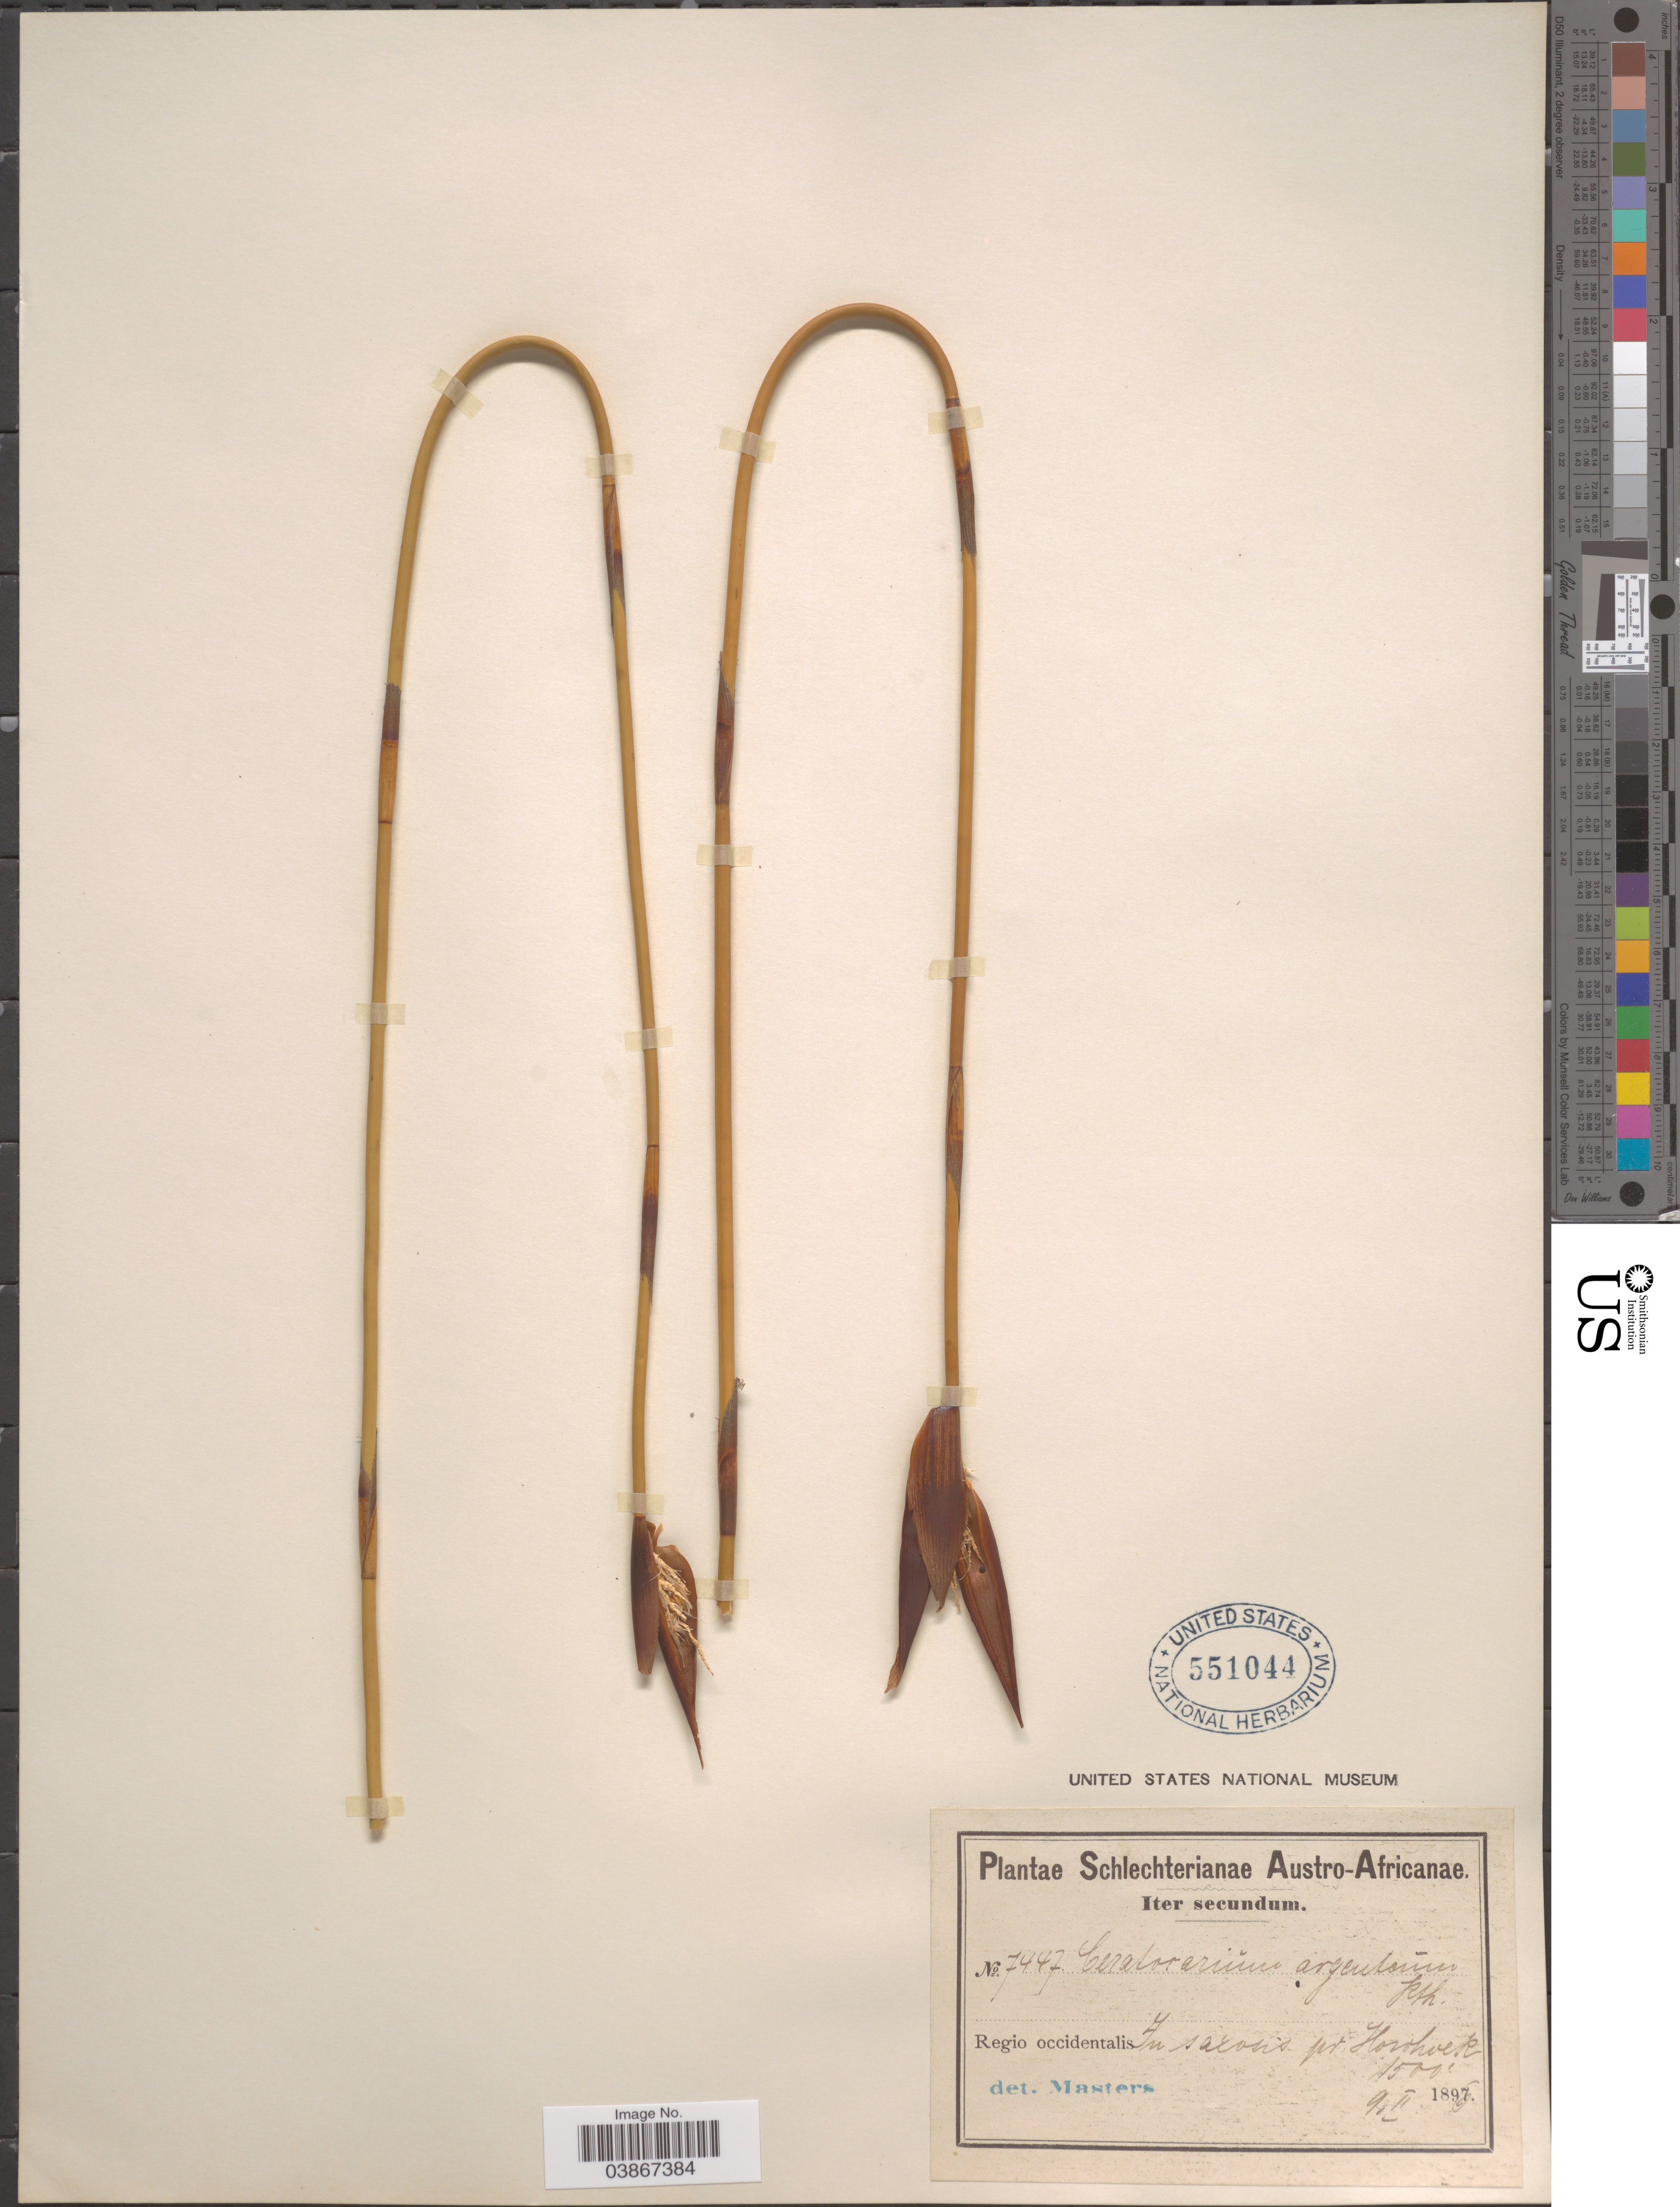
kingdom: Plantae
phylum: Tracheophyta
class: Liliopsida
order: Poales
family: Restionaceae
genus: Willdenowia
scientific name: Willdenowia argentea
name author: (Nees ex Kunth) Hieron.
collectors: Schlechter, --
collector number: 7447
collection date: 1896-02-09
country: South Africa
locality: Austro-Africanae. Regio occidentalis: In saxonis pr. Howhoek.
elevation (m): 457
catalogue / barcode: US 551044